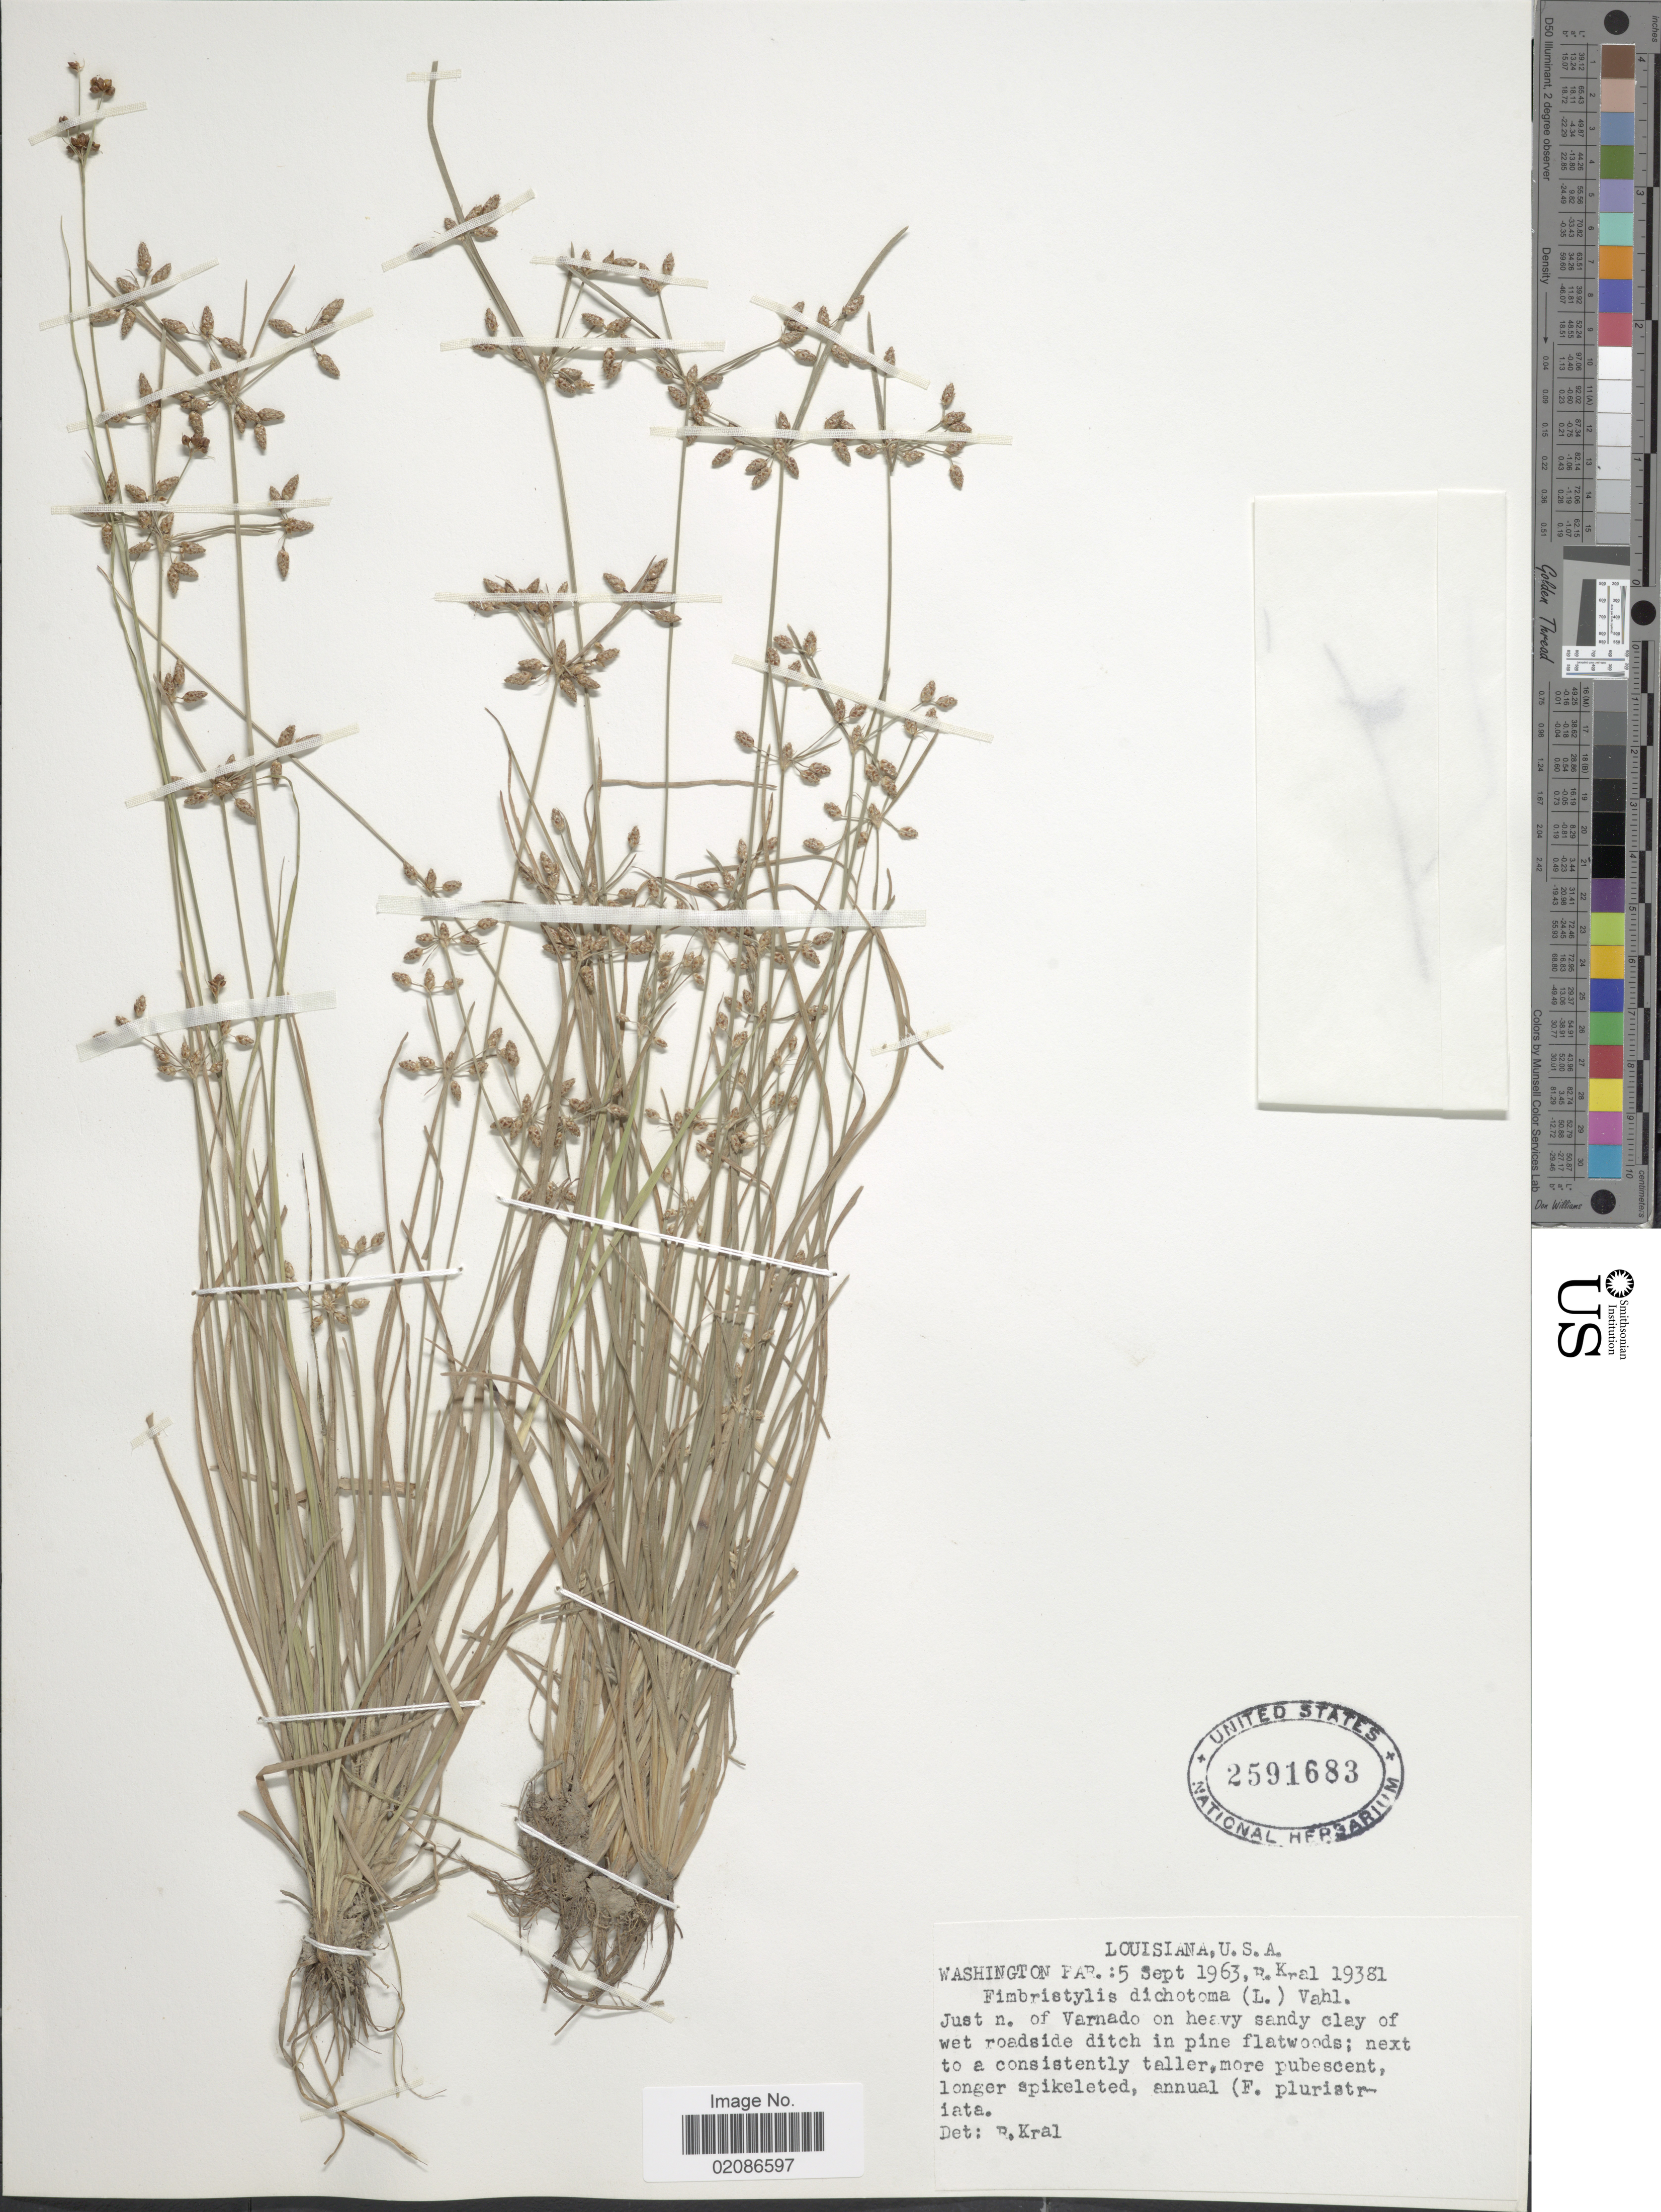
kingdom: Plantae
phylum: Tracheophyta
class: Liliopsida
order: Poales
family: Cyperaceae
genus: Fimbristylis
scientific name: Fimbristylis dichotoma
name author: (L.) Vahl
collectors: R. Kral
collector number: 19381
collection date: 1963-09-05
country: United States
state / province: Louisiana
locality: Washington Par. Just n. of Varnado on heavy sandy clay of wet roadside ditch in pine flatwoods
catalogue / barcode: US 2591683